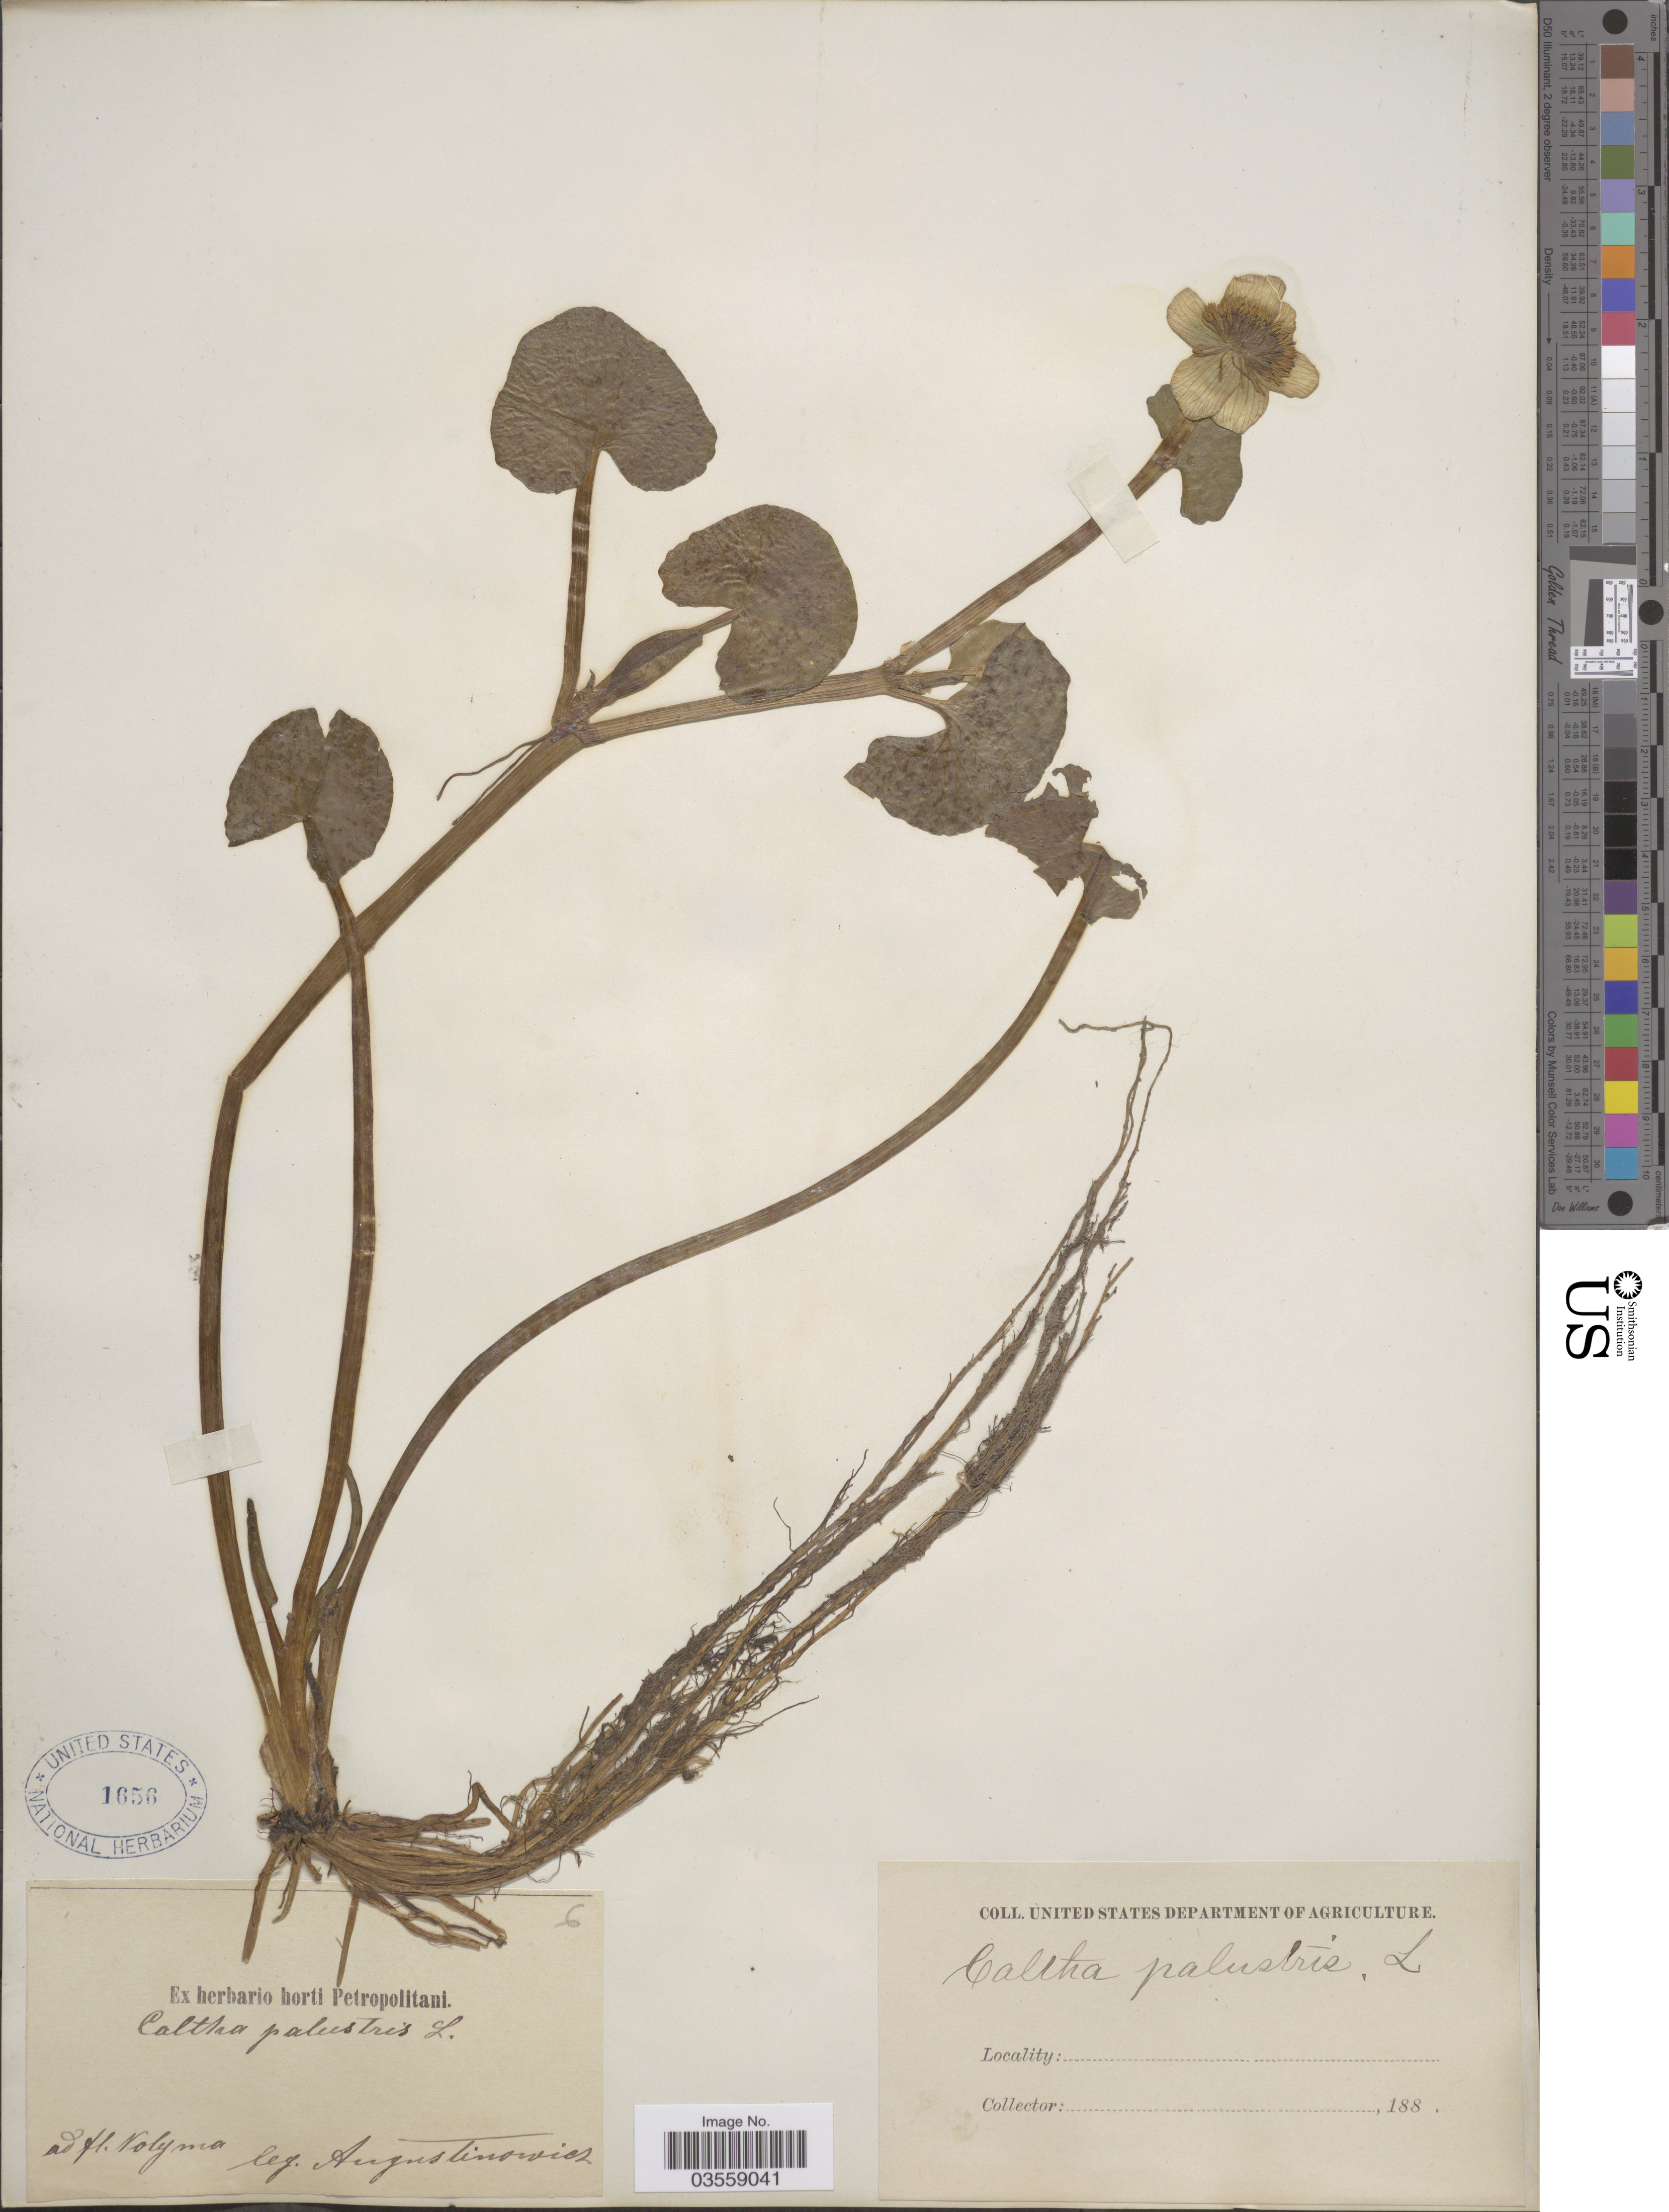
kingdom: Plantae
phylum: Tracheophyta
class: Magnoliopsida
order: Ranunculales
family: Ranunculaceae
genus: Caltha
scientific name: Caltha palustris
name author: L.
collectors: -. Angustinowicz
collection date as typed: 188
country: Ukraine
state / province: Volyn'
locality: Volyma.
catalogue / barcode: US 1656